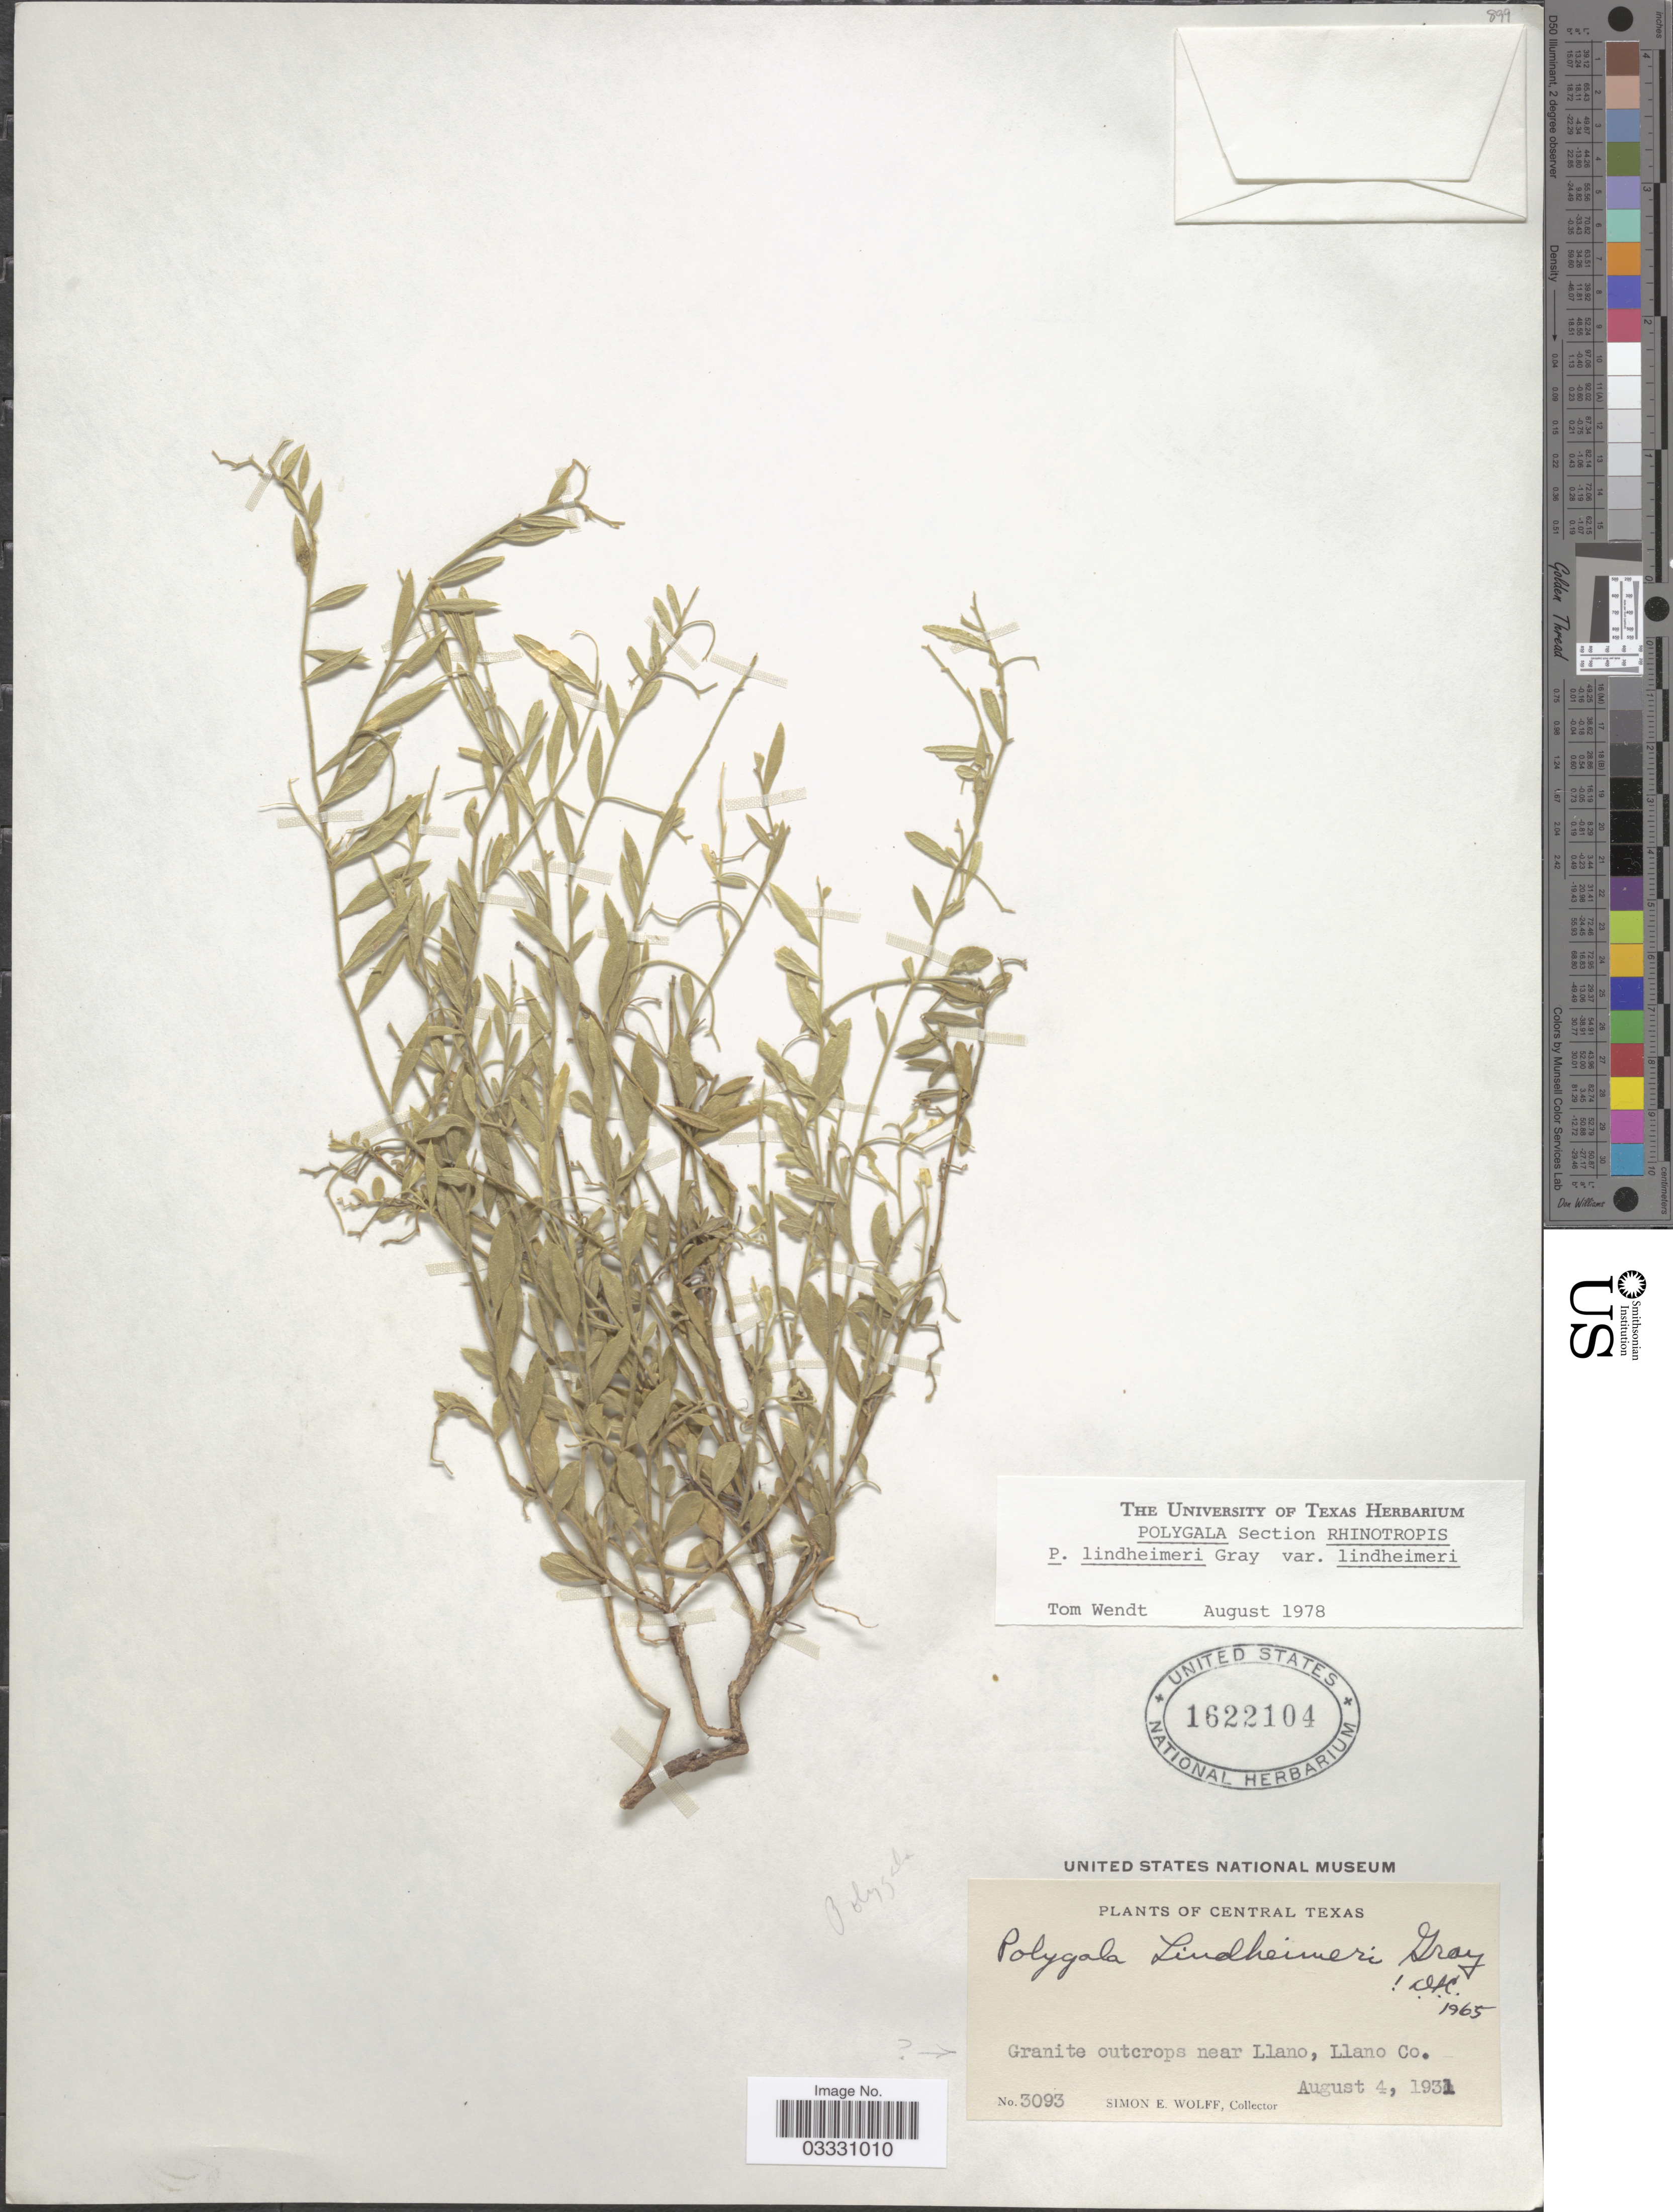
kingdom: Plantae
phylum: Tracheophyta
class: Magnoliopsida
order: Fabales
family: Polygalaceae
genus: Rhinotropis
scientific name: Rhinotropis lindheimeri var. lindheimeri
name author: (A. Gray) J.R. Abbott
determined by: Strong, Mark T., (BOT), Smithsonian Institution - National Museum of Natural History (UNITED STATES)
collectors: S. E. Wolff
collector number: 3093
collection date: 1931-08-04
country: United States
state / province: Texas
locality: Central Texas. Granite outcrops near Llano, Llano Co.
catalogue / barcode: US 1622104